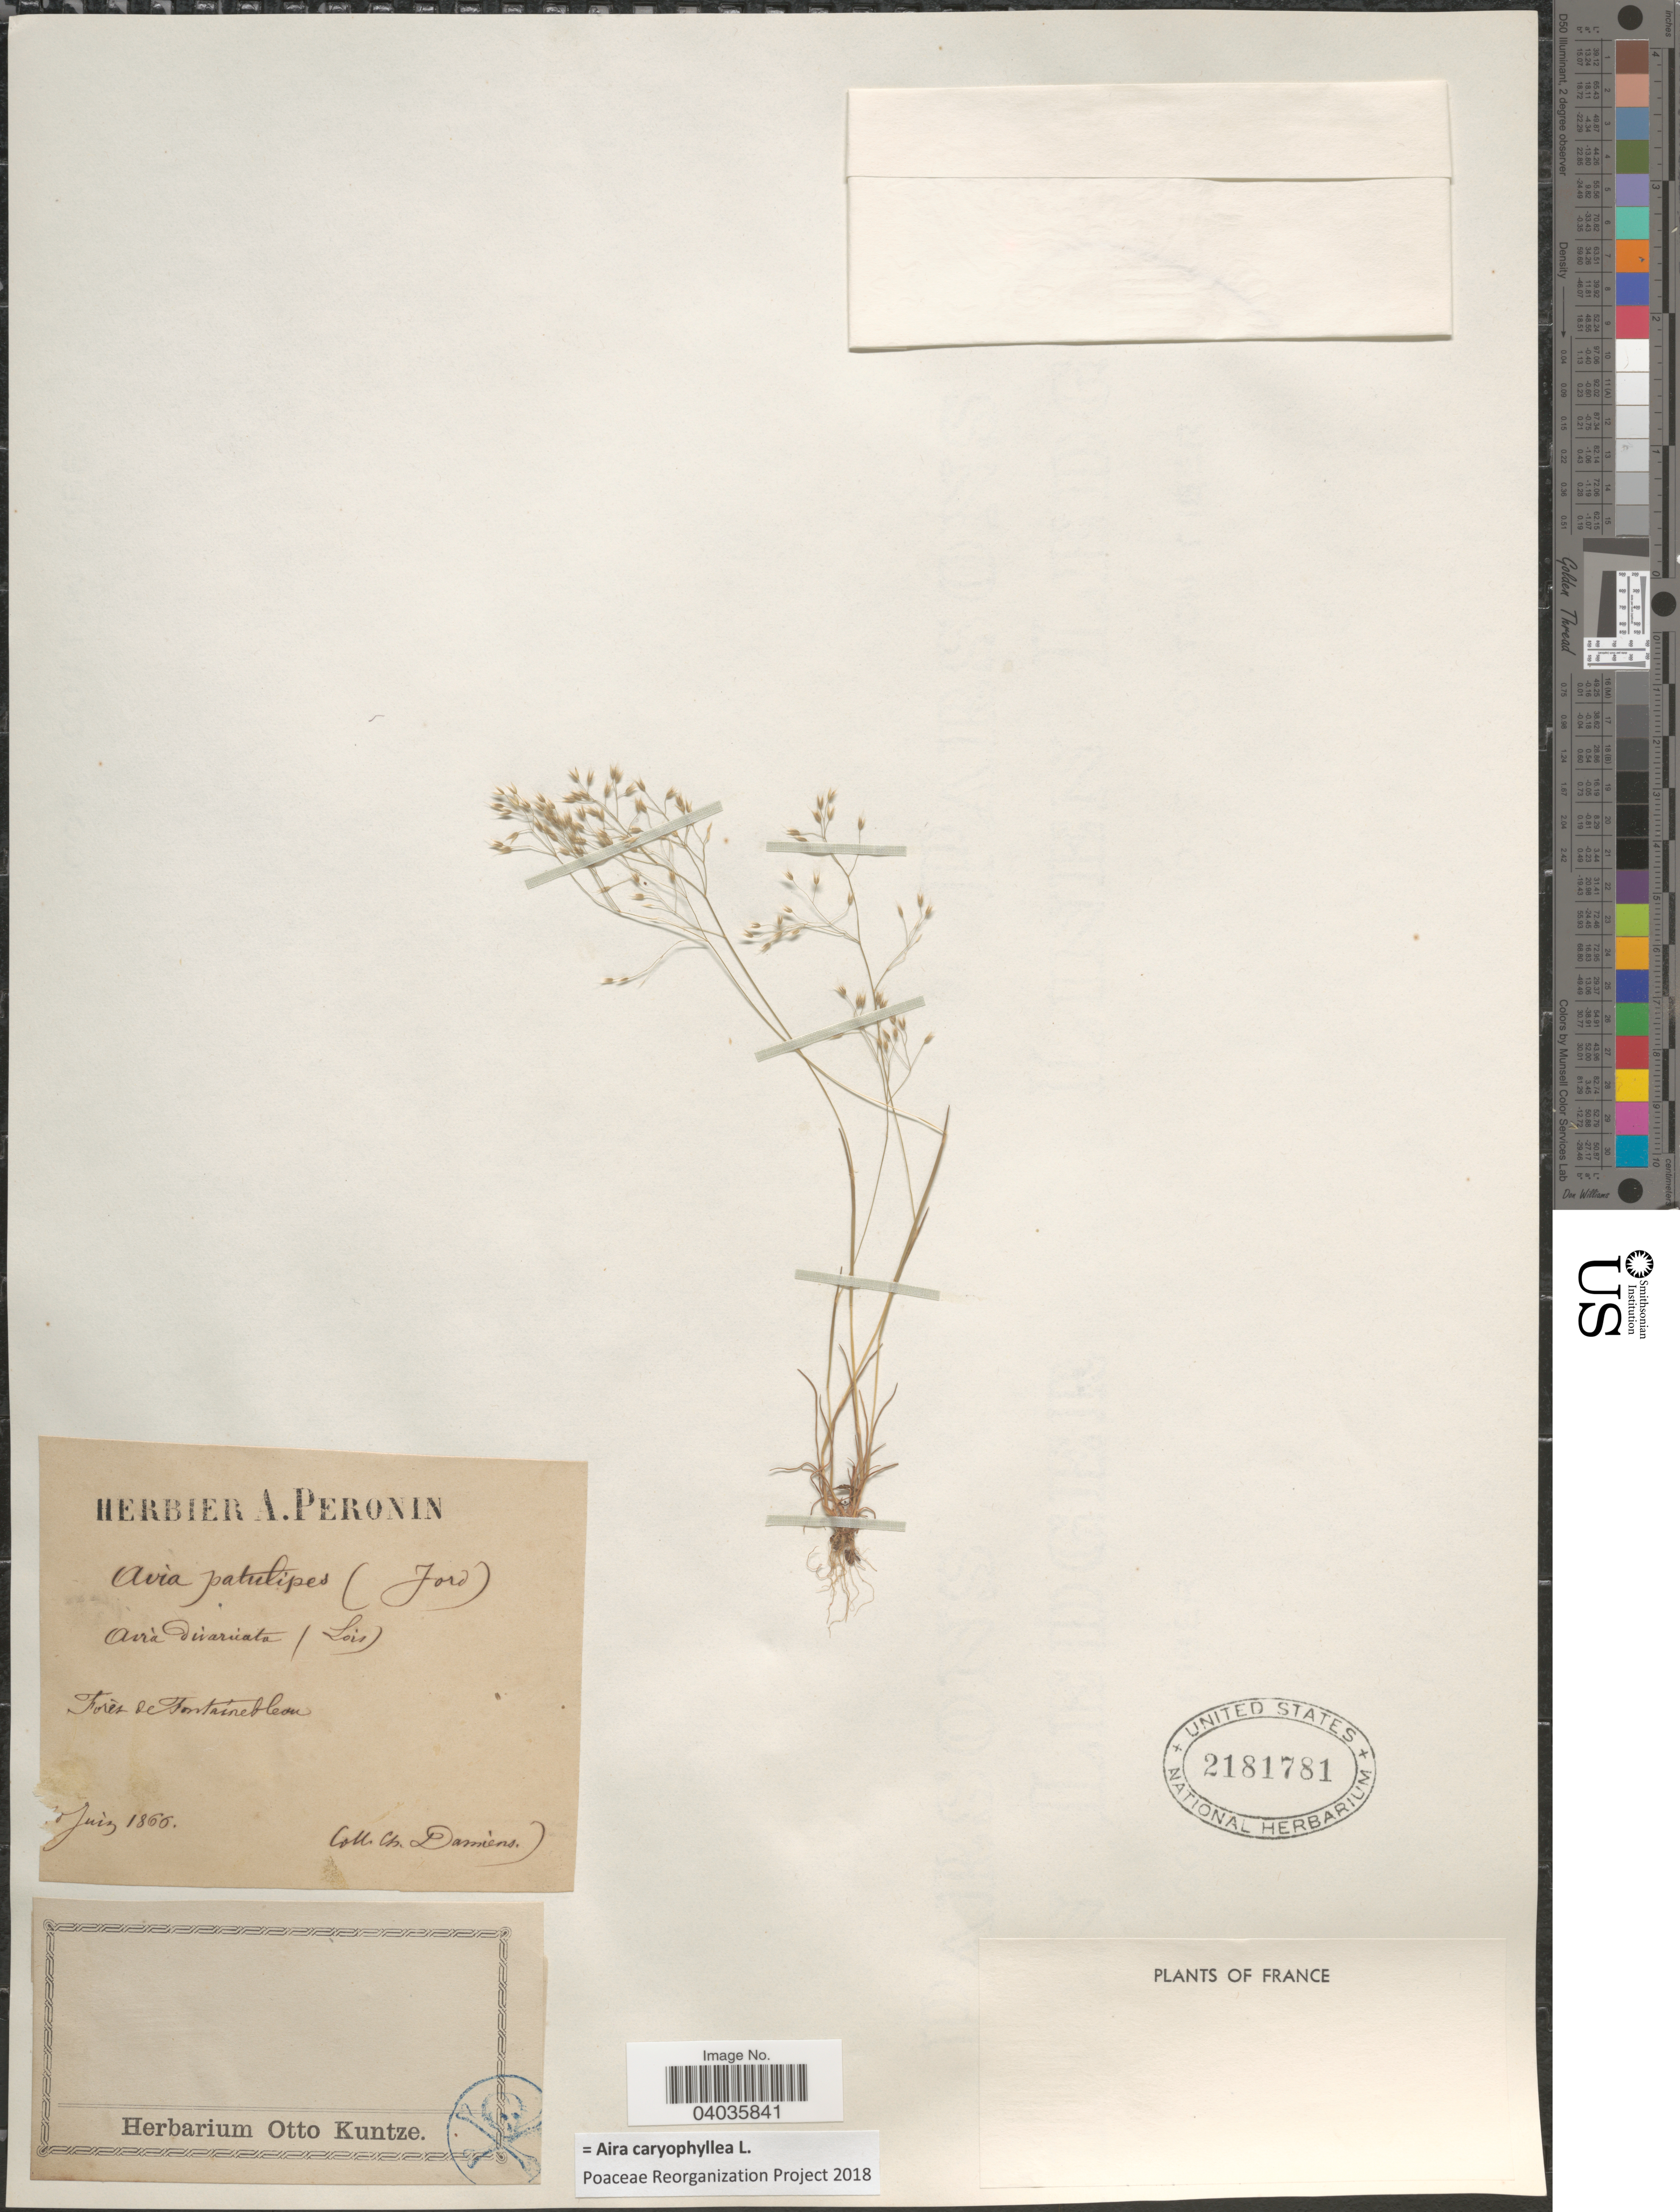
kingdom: Plantae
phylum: Tracheophyta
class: Liliopsida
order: Poales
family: Poaceae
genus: Aira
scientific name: Aira caryophyllea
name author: L.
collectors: C. Damiens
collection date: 1866-06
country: France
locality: Forèt de Fontainebleau.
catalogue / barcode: US 2181781